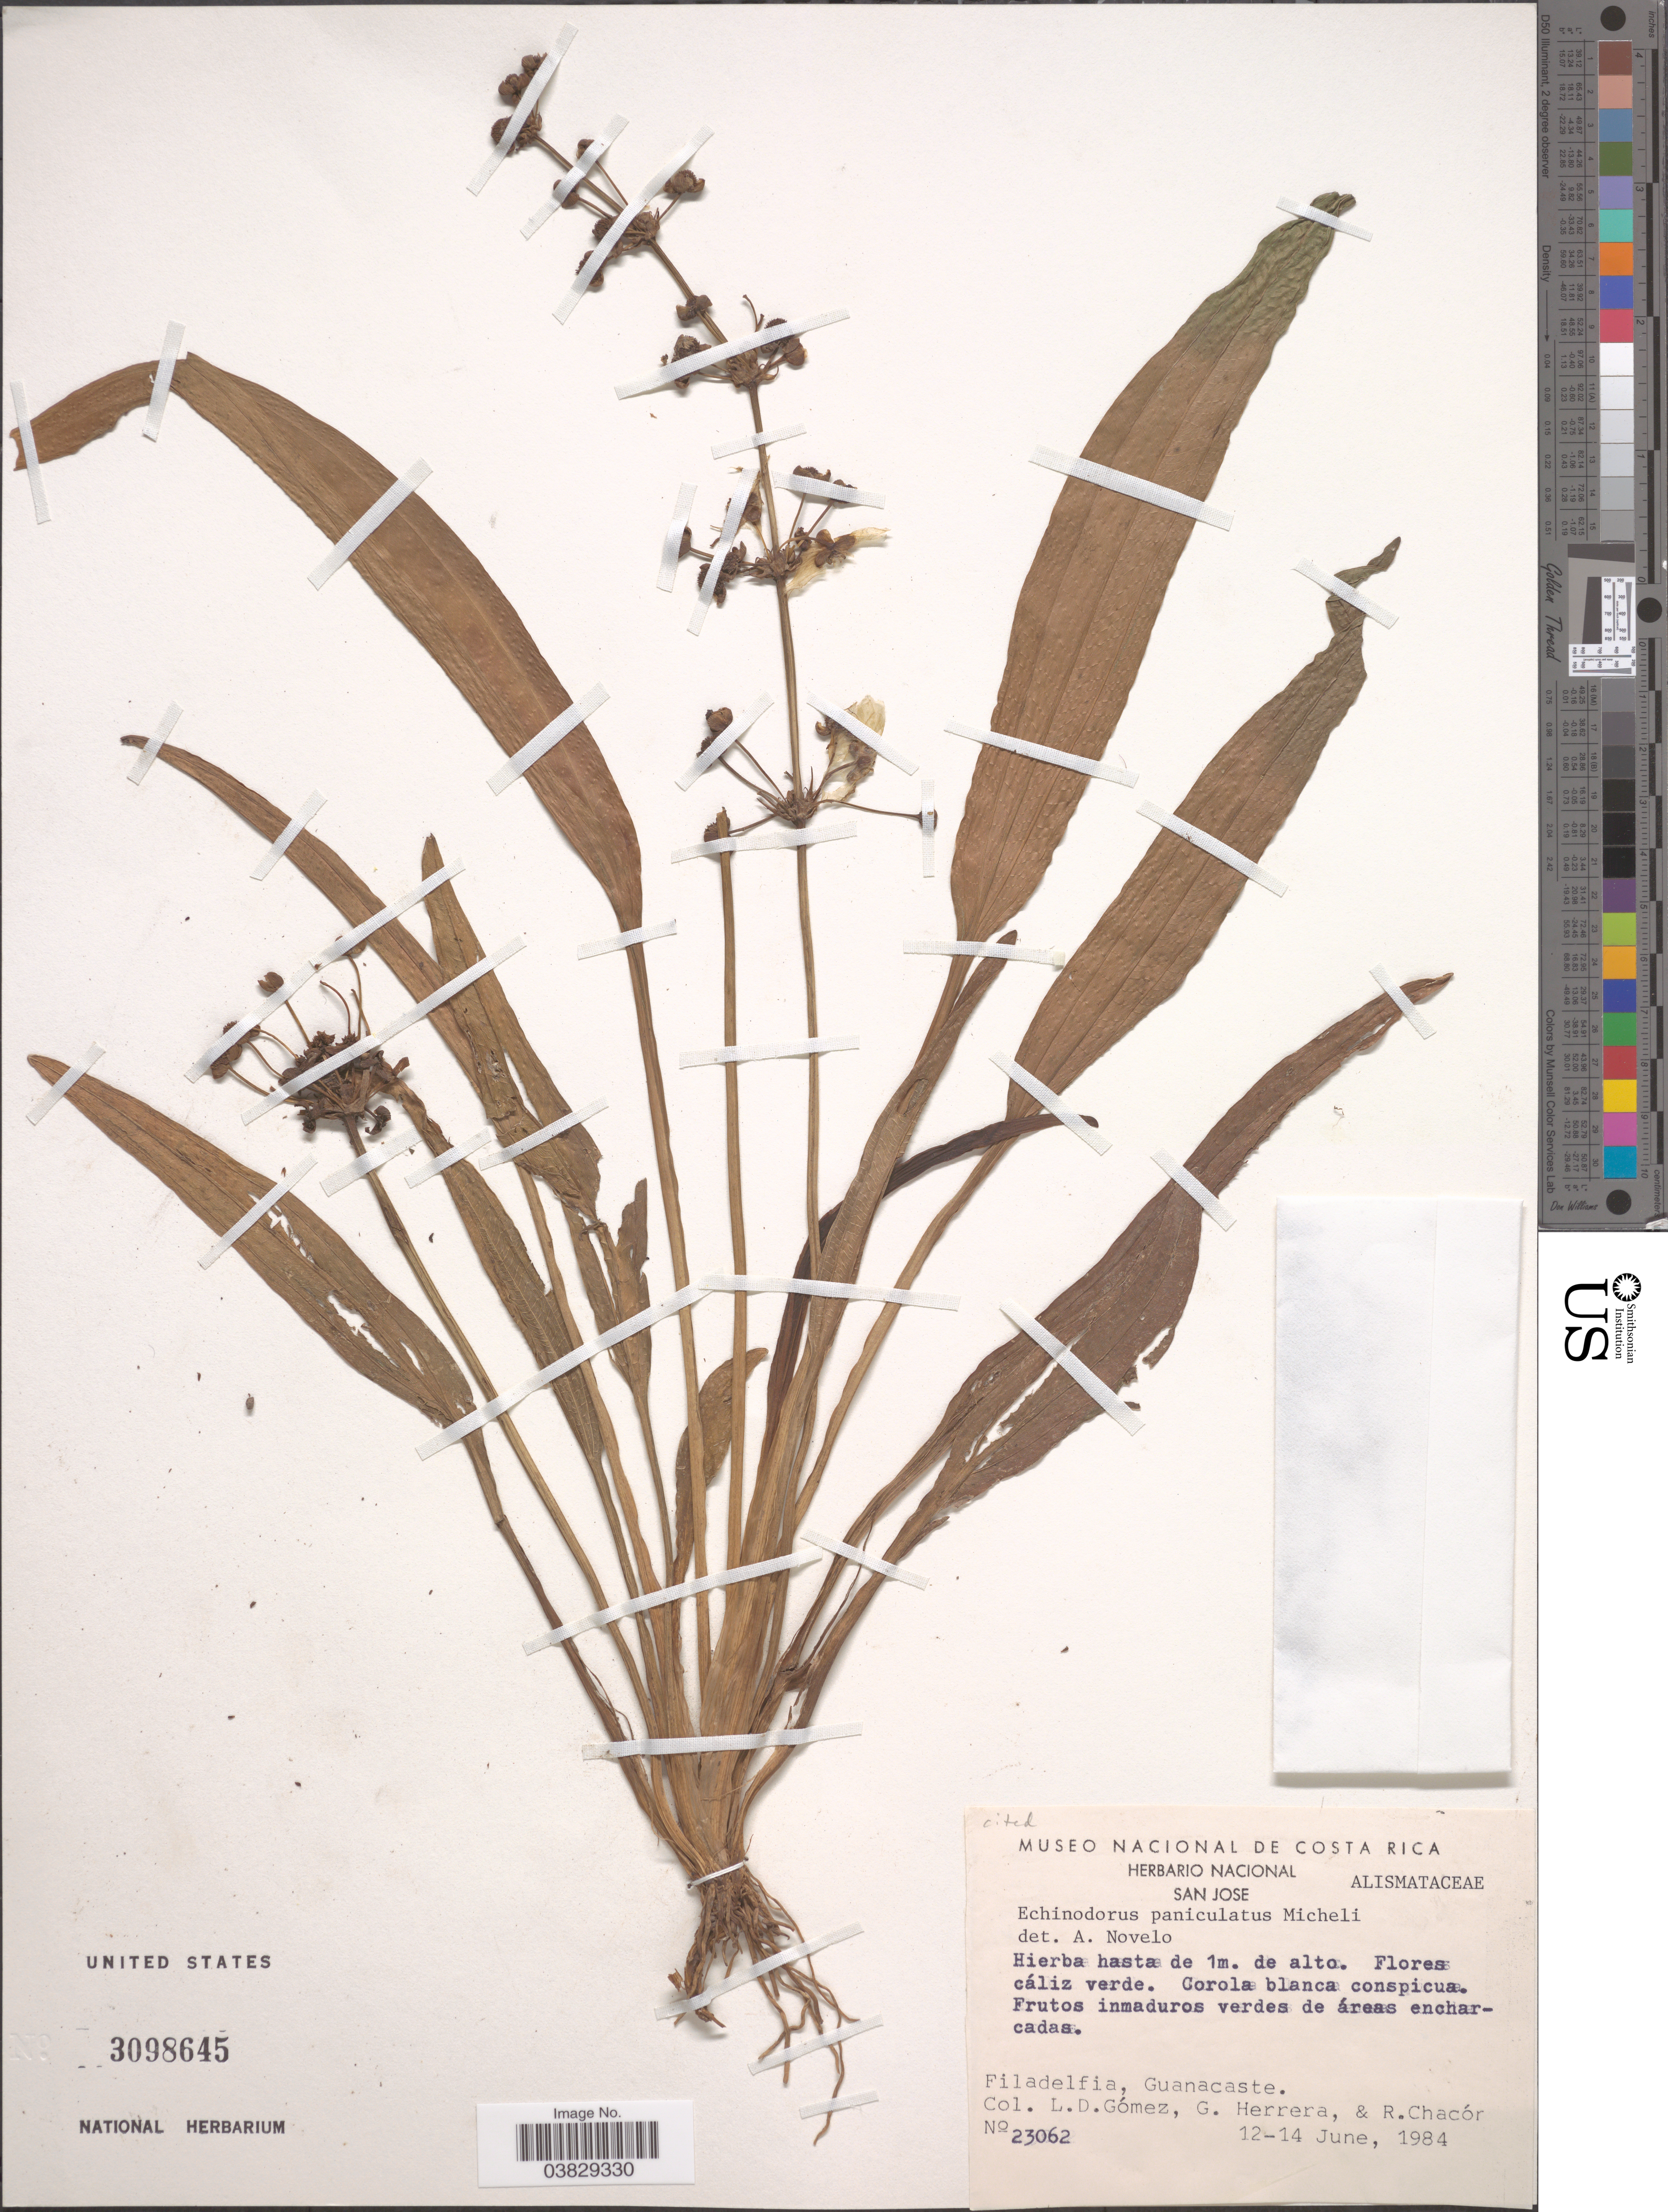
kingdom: Plantae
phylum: Tracheophyta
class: Liliopsida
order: Alismatales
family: Alismataceae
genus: Echinodorus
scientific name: Echinodorus paniculatus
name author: Micheli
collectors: L. D. Gómez, G. Herrera & R. Chacór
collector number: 23062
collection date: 1984-06-12/1984-06-14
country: Costa Rica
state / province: Guanacaste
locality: San Jose. Filadelfia.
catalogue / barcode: US 3098645